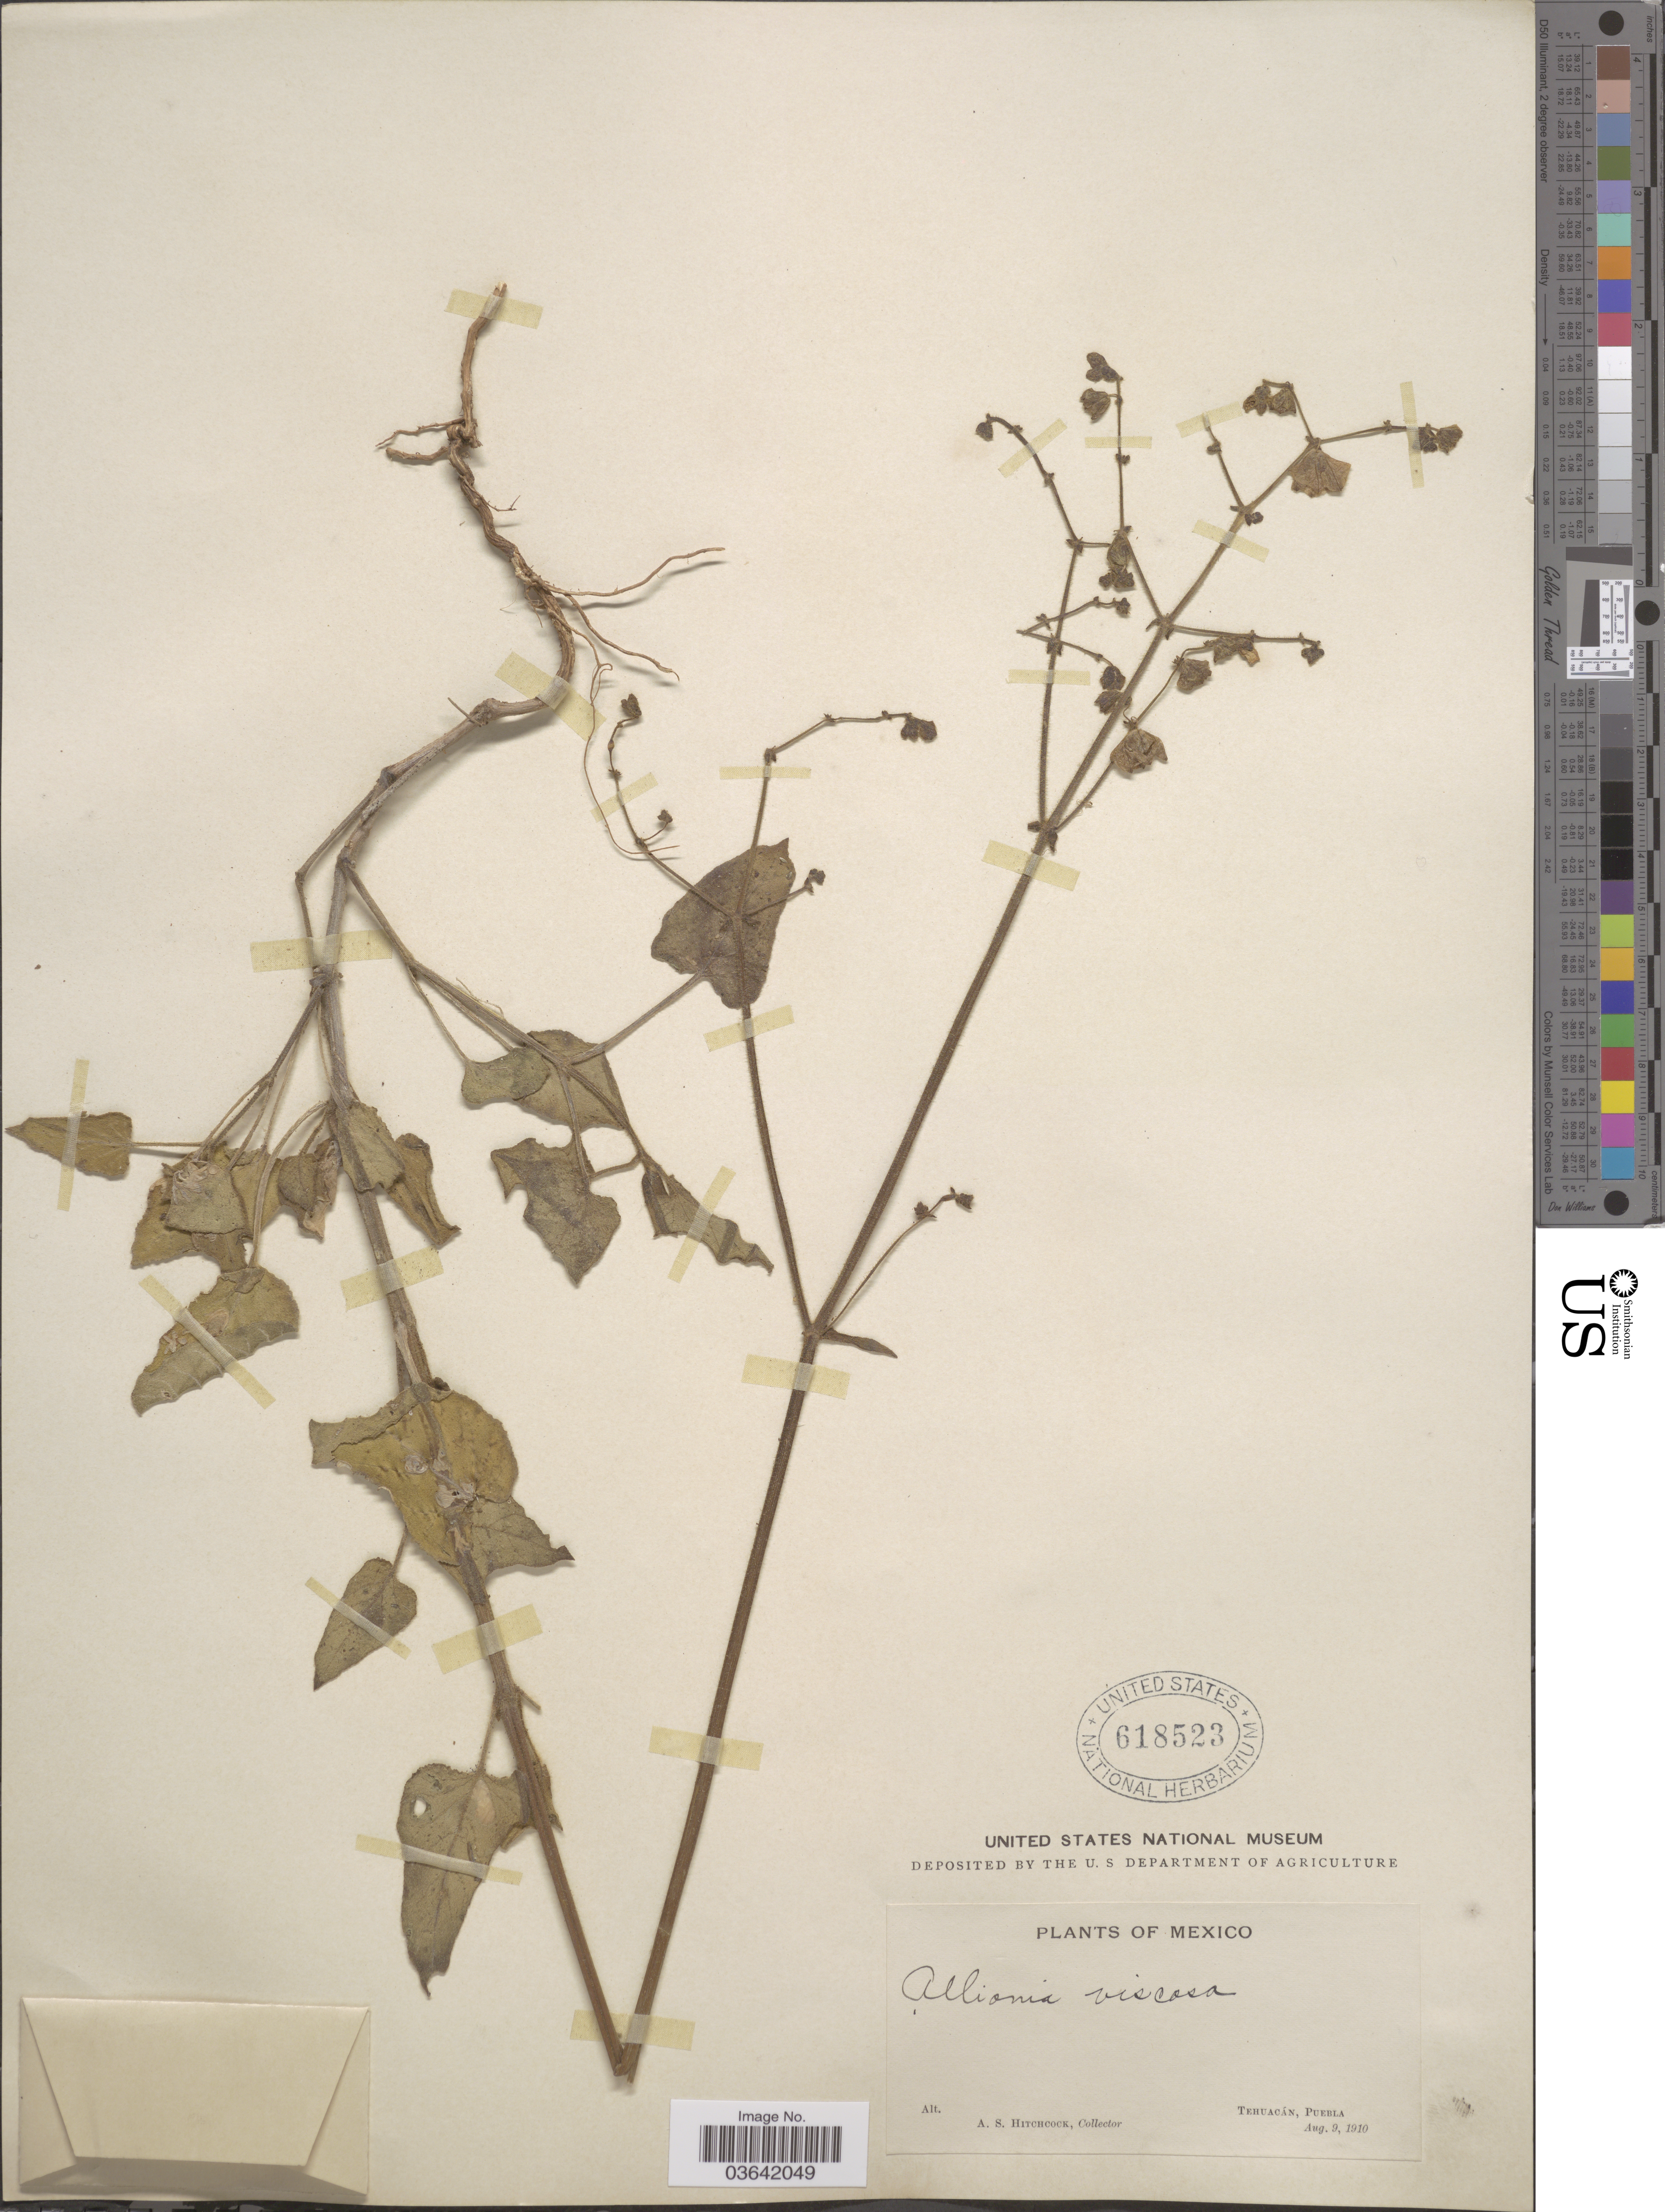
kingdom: Plantae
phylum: Tracheophyta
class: Magnoliopsida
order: Caryophyllales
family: Nyctaginaceae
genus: Mirabilis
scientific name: Mirabilis viscosa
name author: Cav.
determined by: Strong, Mark T., (BOT), Smithsonian Institution - National Museum of Natural History (UNITED STATES)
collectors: A. S. Hitchcock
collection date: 1910-08-09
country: Mexico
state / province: Puebla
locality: Tehuacán.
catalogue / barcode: US 618523